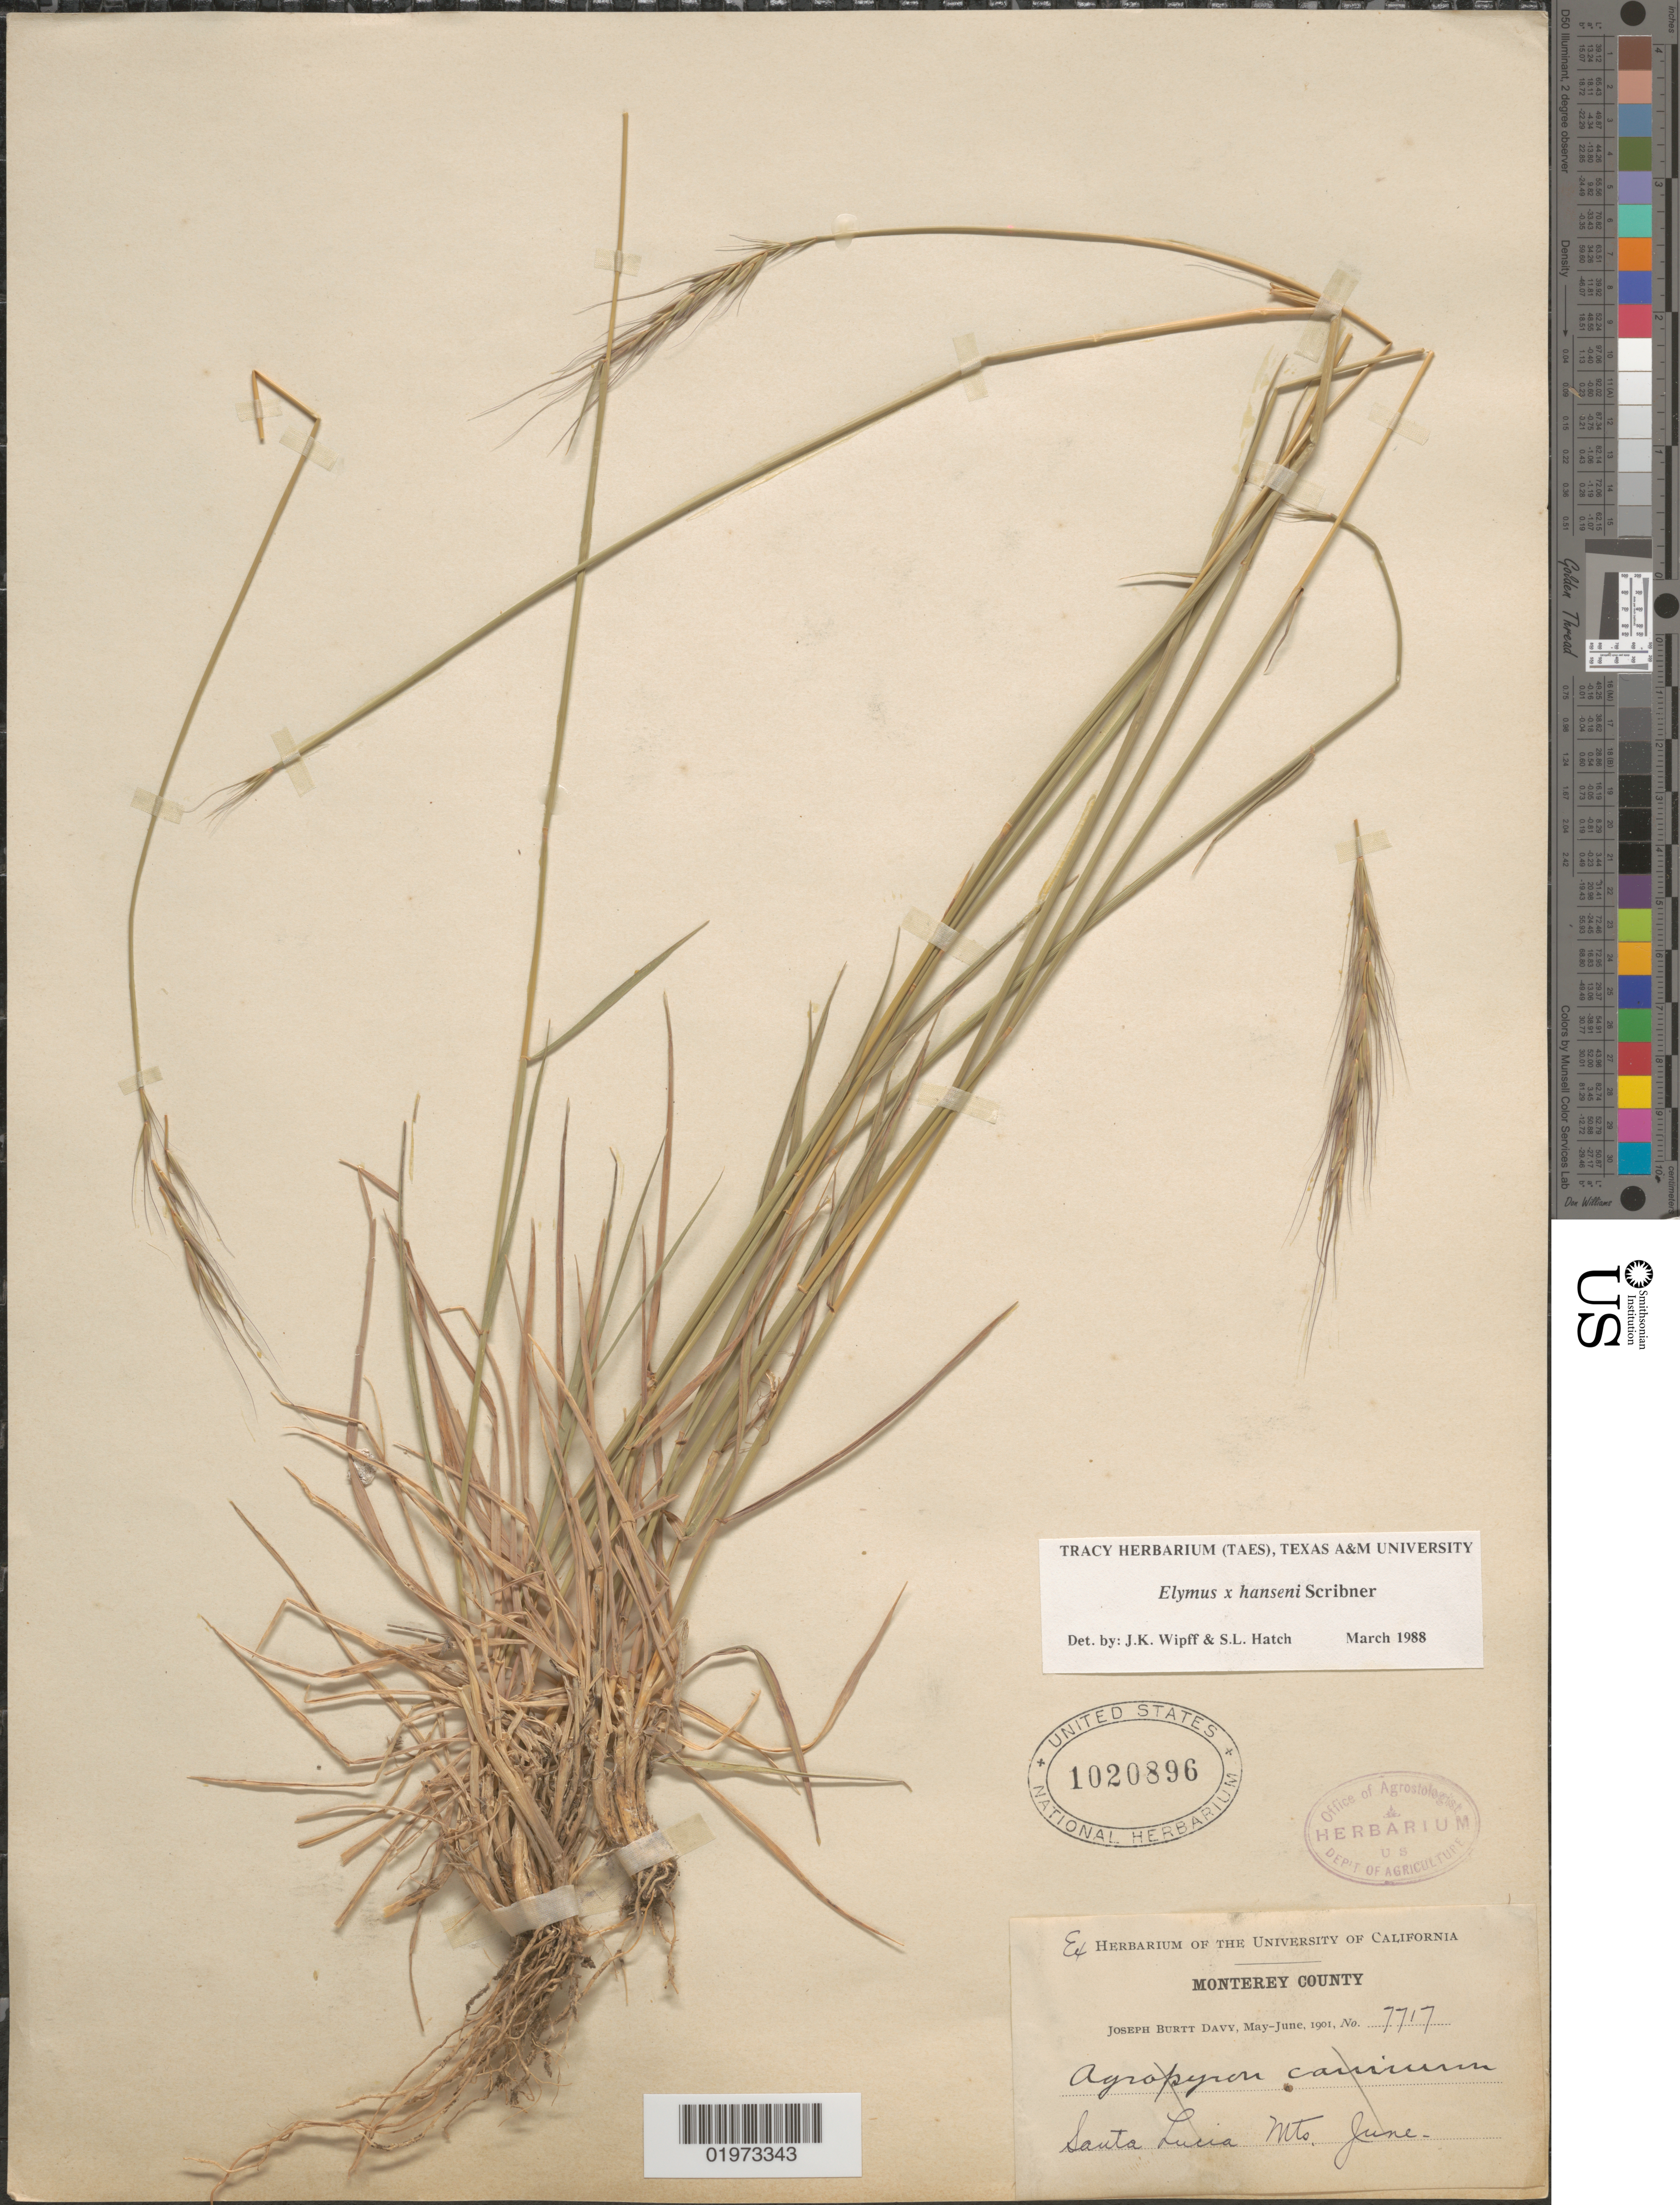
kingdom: Plantae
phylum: Tracheophyta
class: Liliopsida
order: Poales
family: Poaceae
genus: Elymus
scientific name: Elymus x hansenii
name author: Scribn.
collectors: J. Burtt Davy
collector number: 7717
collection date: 1901-06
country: United States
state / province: California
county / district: Monterey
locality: Monterey County. Santa Lucia Mts.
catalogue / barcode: US 1020896